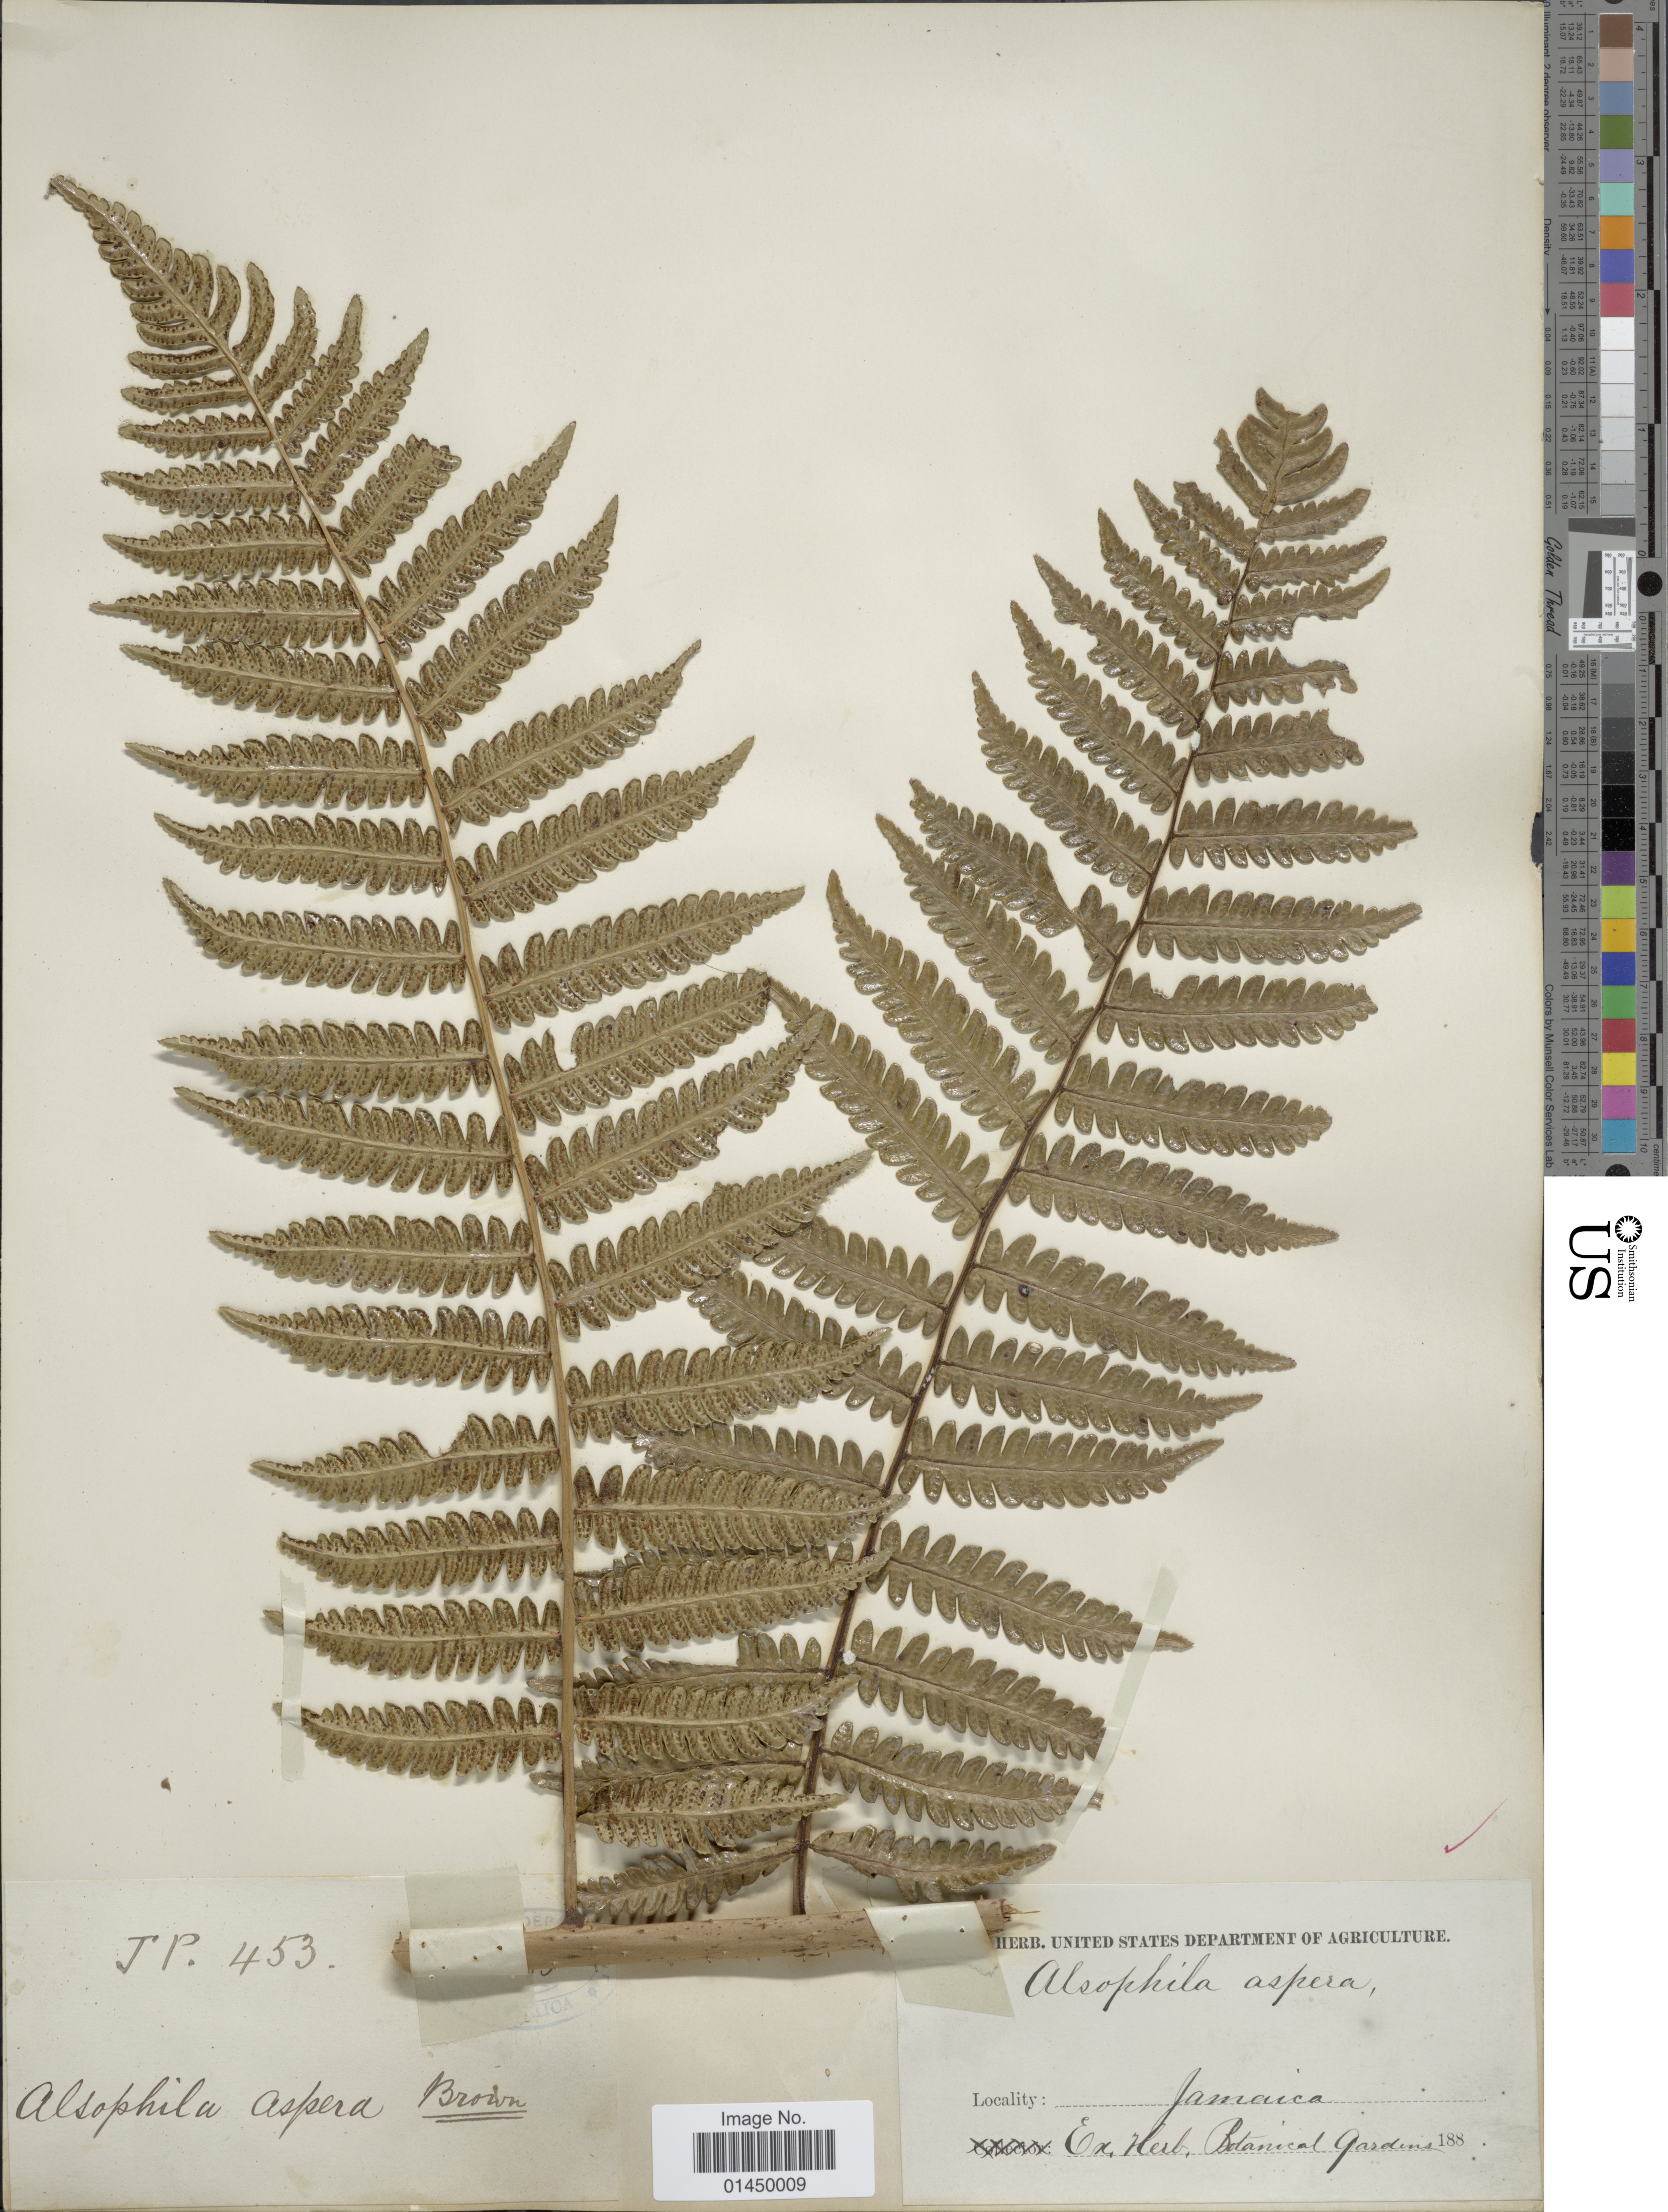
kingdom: Plantae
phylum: Tracheophyta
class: Polypodiopsida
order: Cyatheales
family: Cyatheaceae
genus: Cyathea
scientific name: Cyathea aspera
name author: (L.) Sw.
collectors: J.P.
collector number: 453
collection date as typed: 188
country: Jamaica